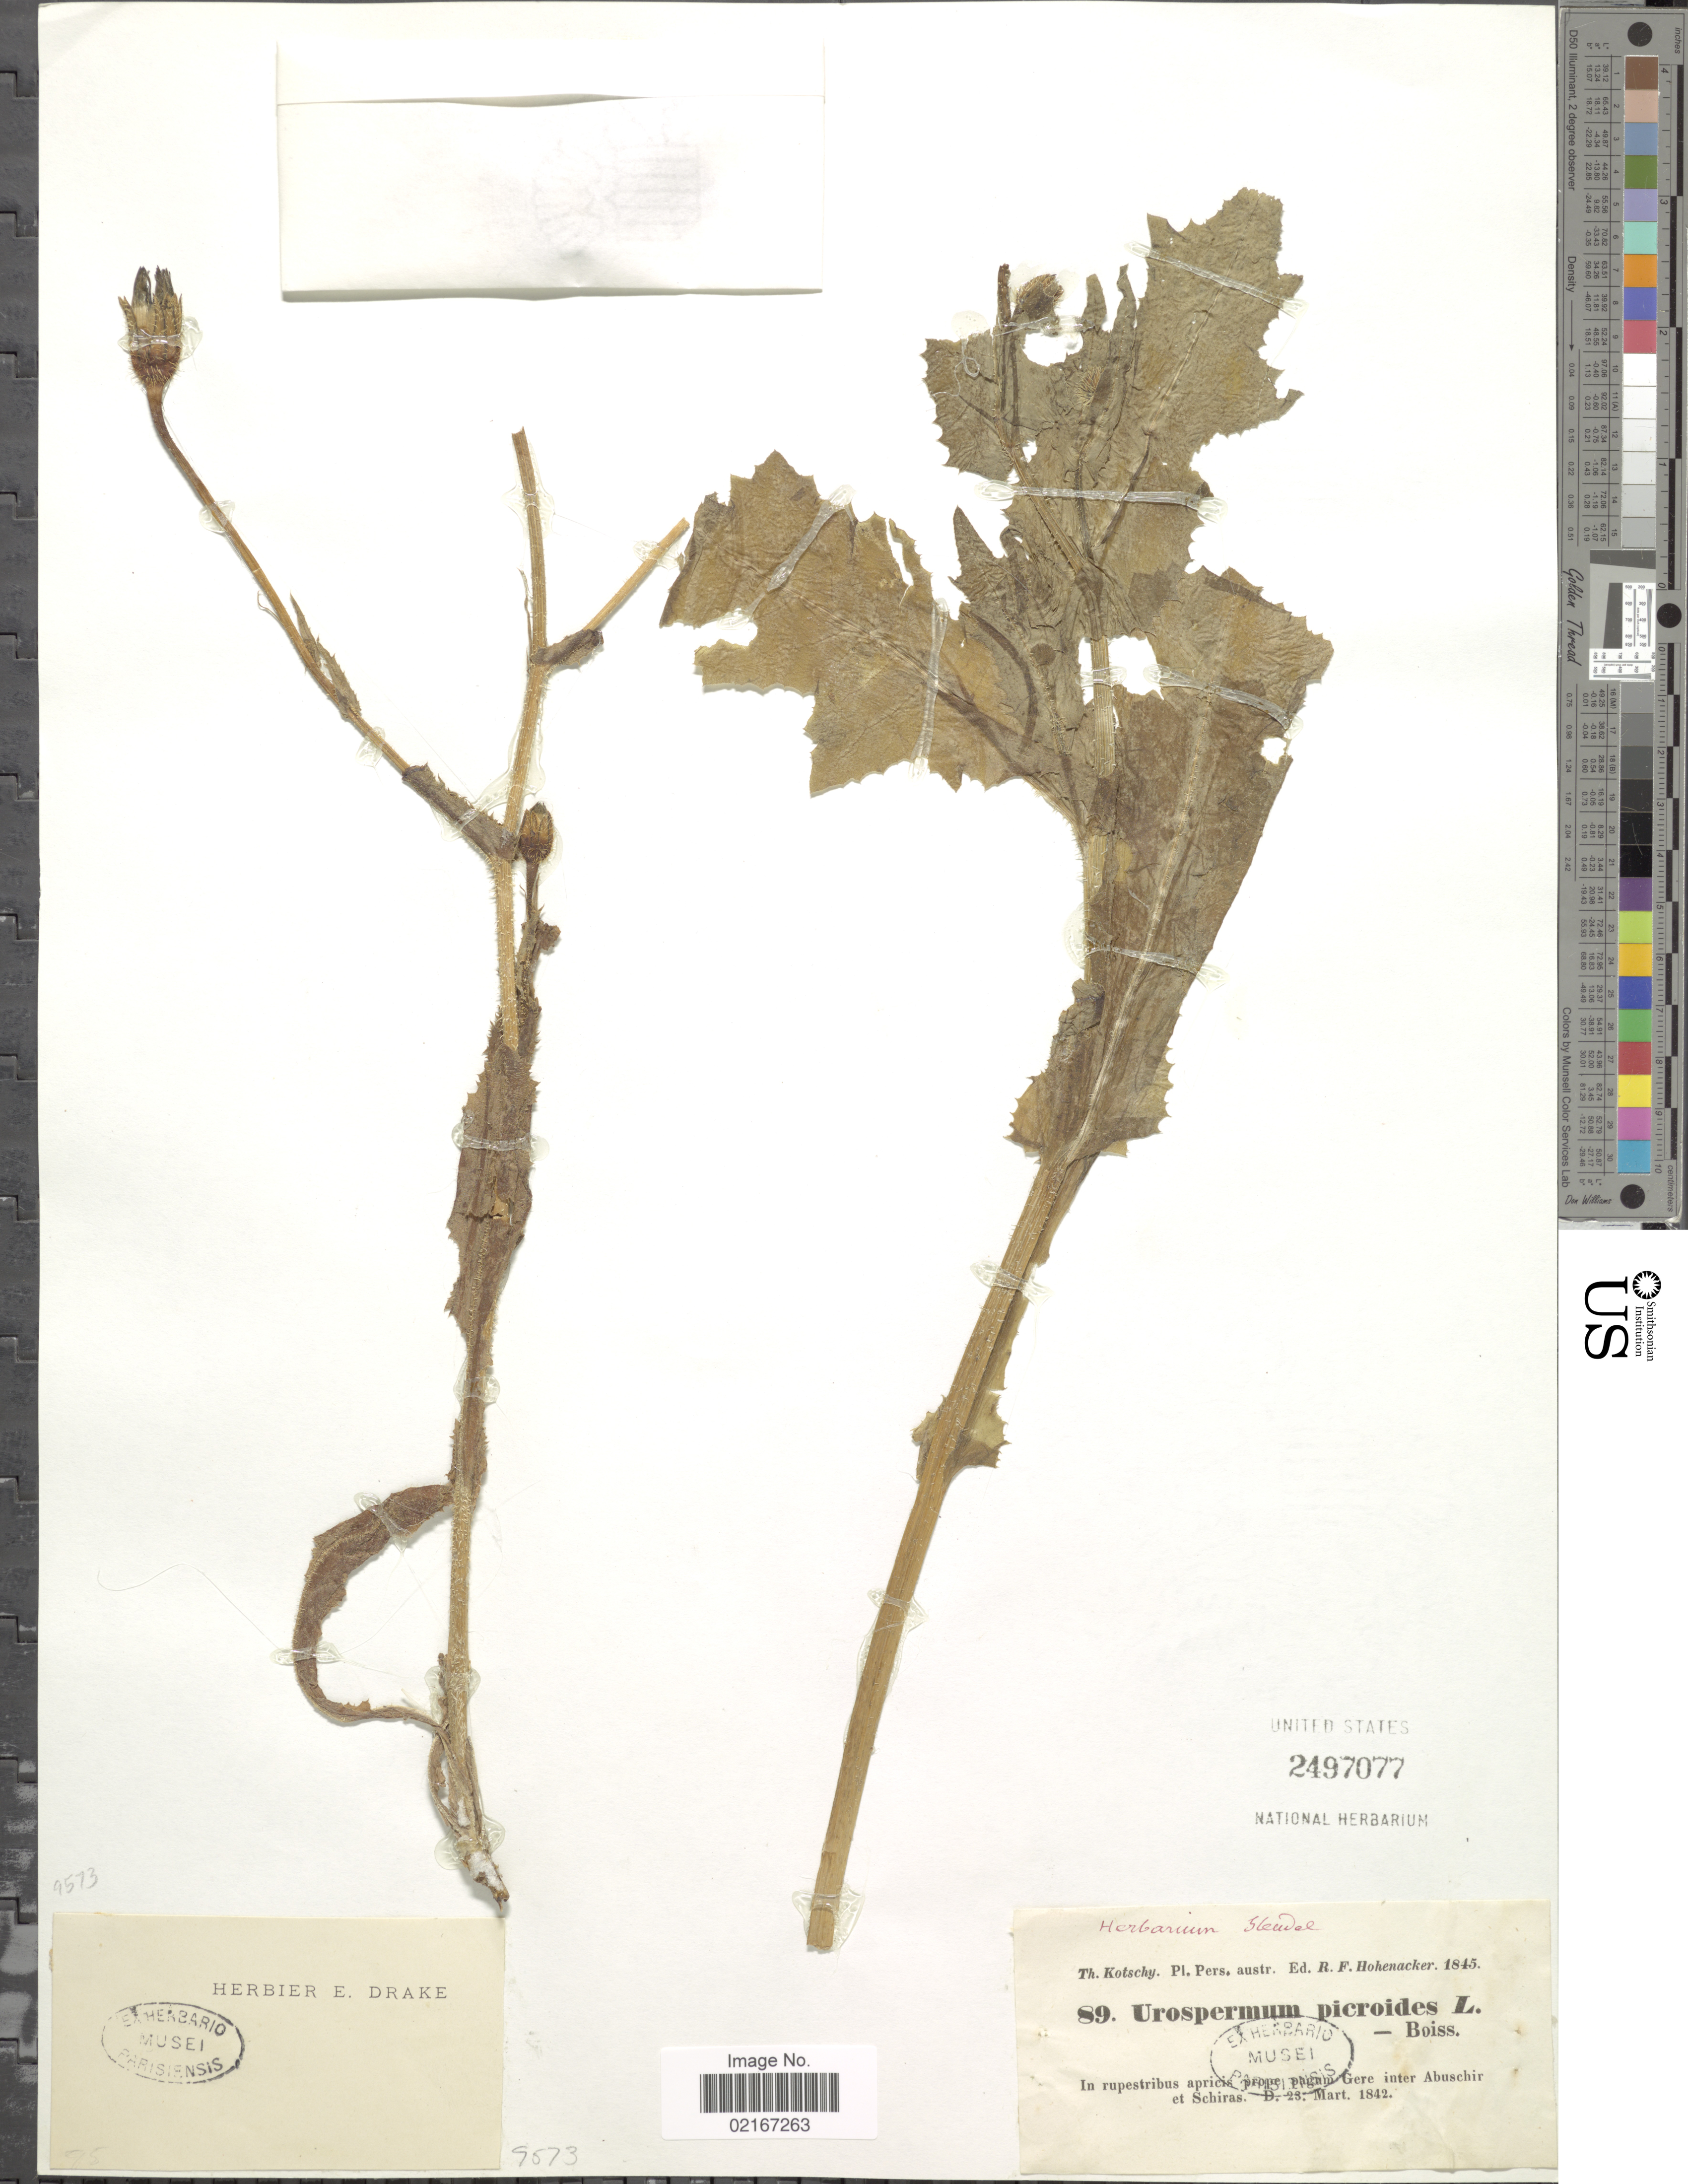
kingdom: Plantae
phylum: Tracheophyta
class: Magnoliopsida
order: Asterales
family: Asteraceae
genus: Urospermum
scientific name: Urospermum picroides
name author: (L.) F.W. Schmidt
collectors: K. G. Kotschy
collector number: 89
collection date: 1842-03-23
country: Iran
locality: Pers. austr., prope pagum Gere inter Abuschir et Schiras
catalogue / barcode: US 2497077